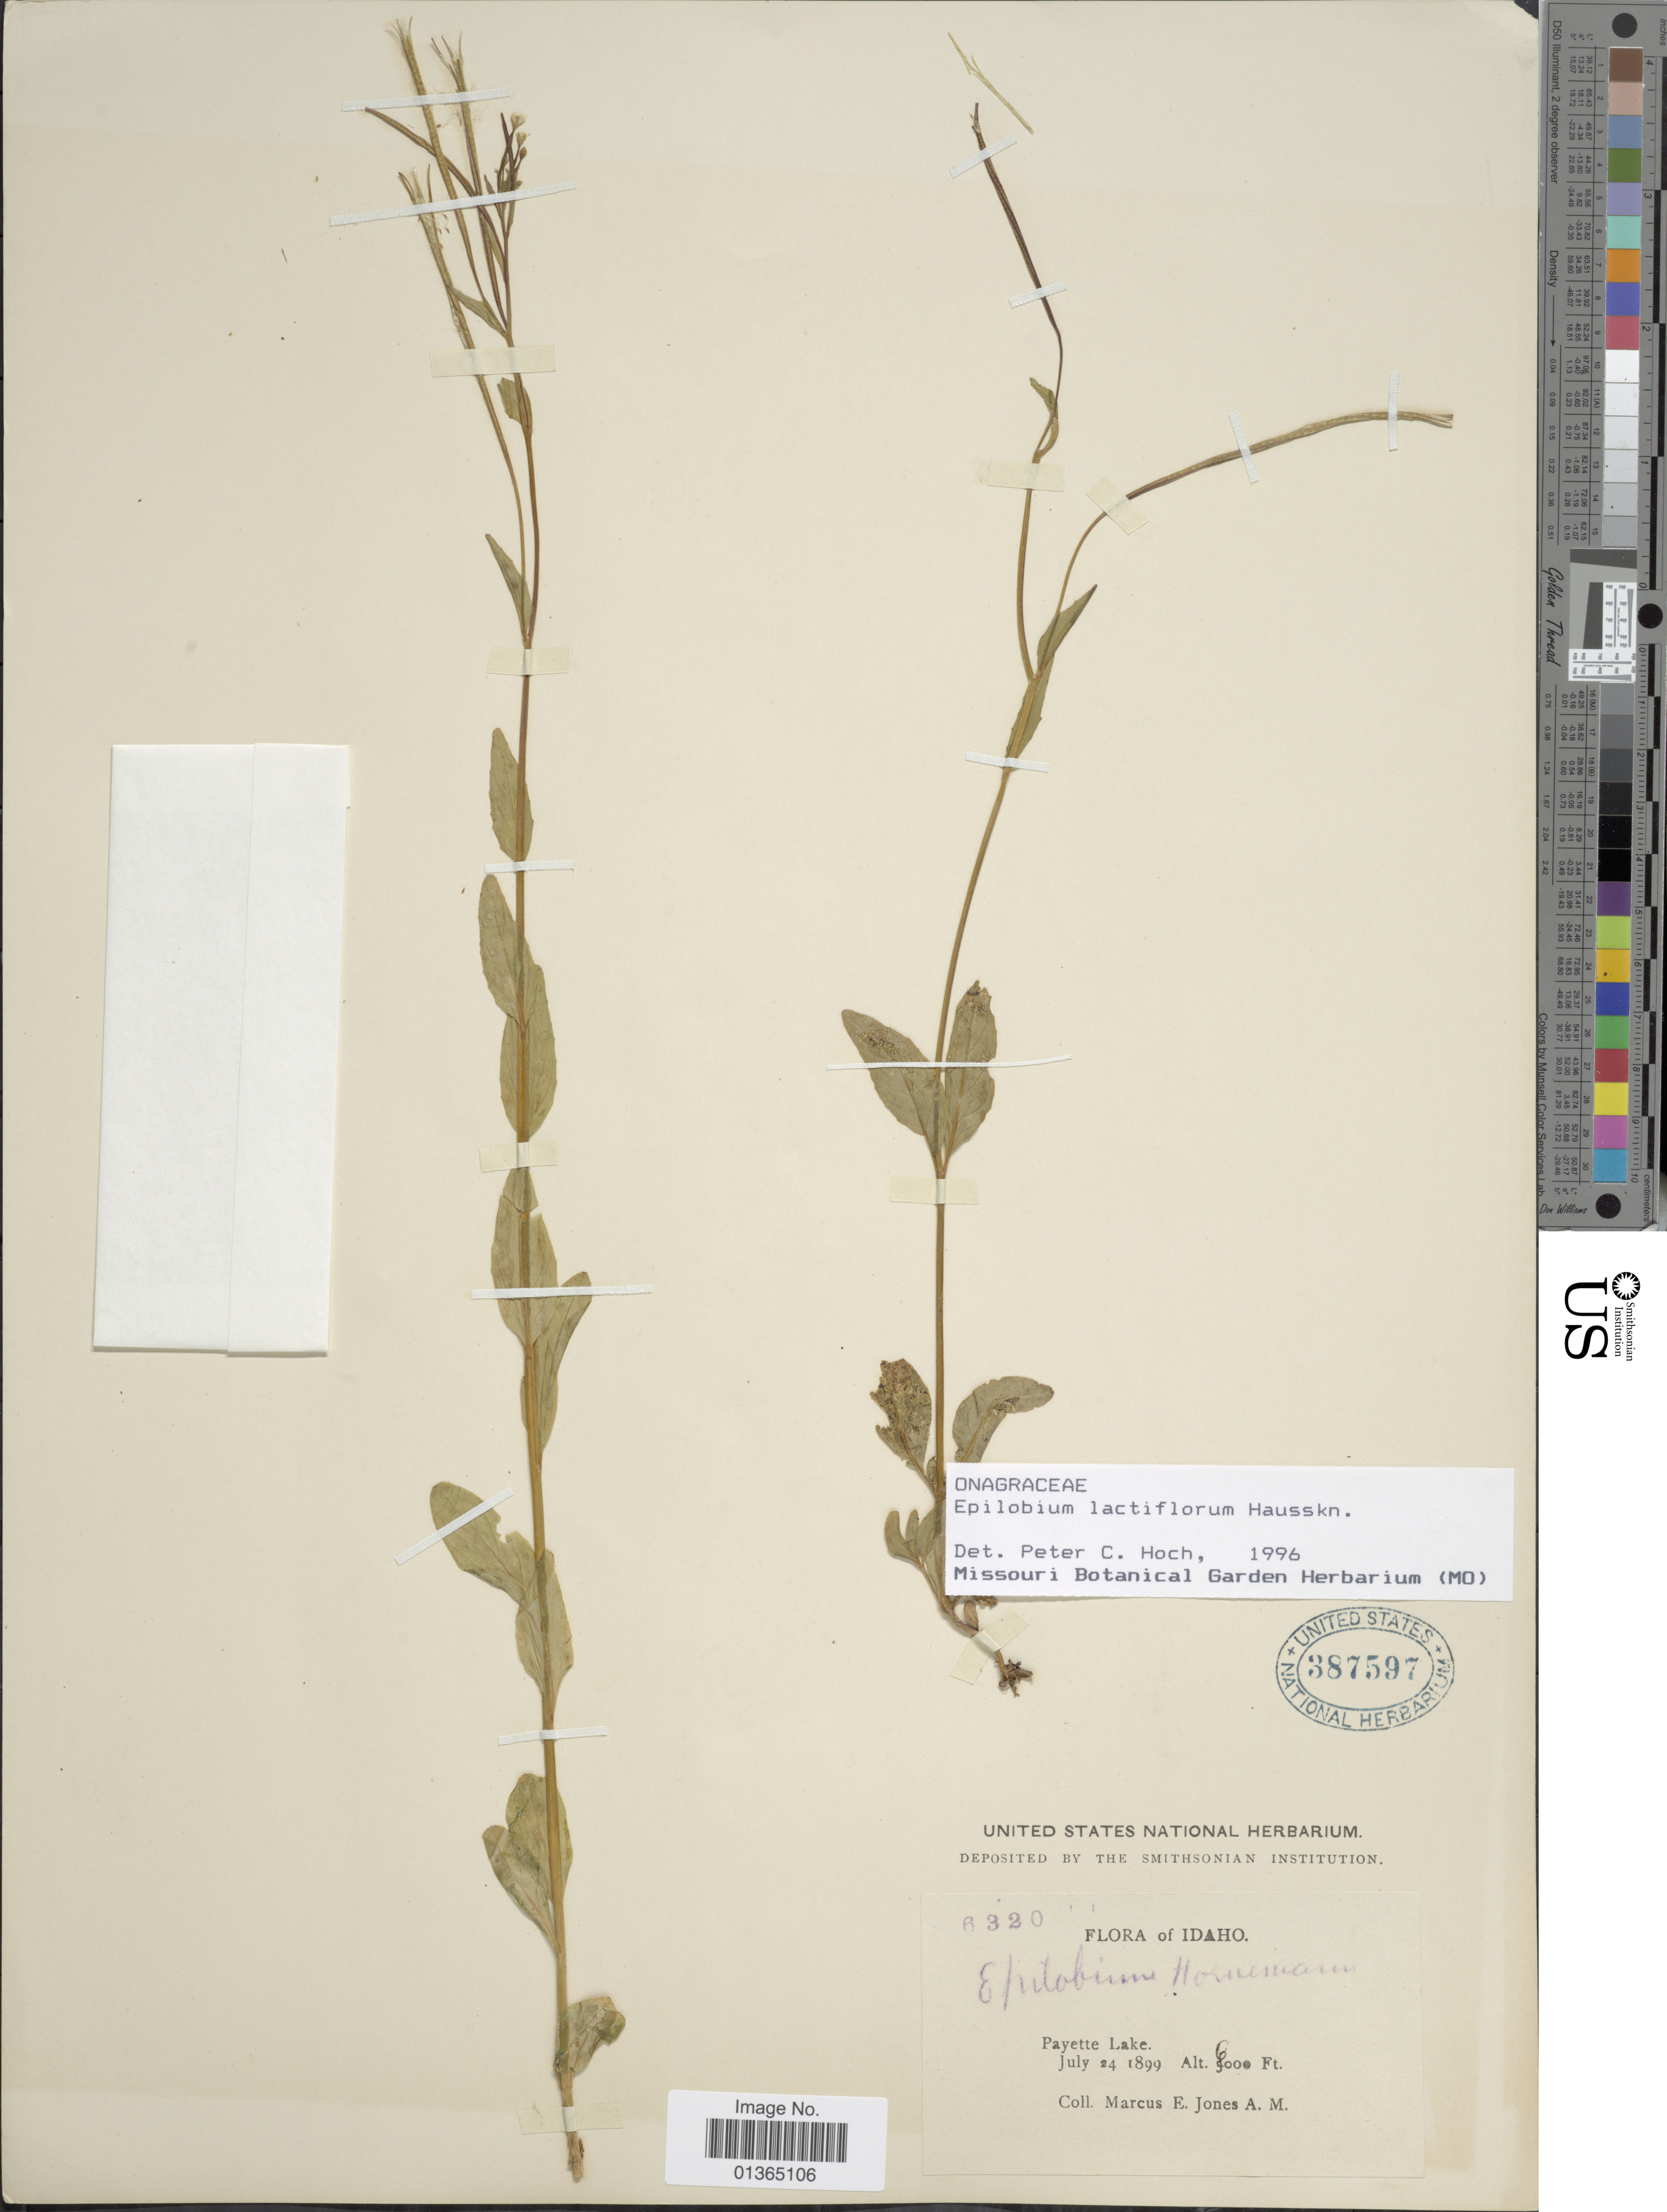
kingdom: Plantae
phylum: Tracheophyta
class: Magnoliopsida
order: Myrtales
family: Onagraceae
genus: Epilobium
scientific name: Epilobium lactiflorum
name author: Hausskn.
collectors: M. E. Jones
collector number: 6320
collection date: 1899-07-24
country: United States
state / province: Idaho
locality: Payette Lake.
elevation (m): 1829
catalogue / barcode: US 387597